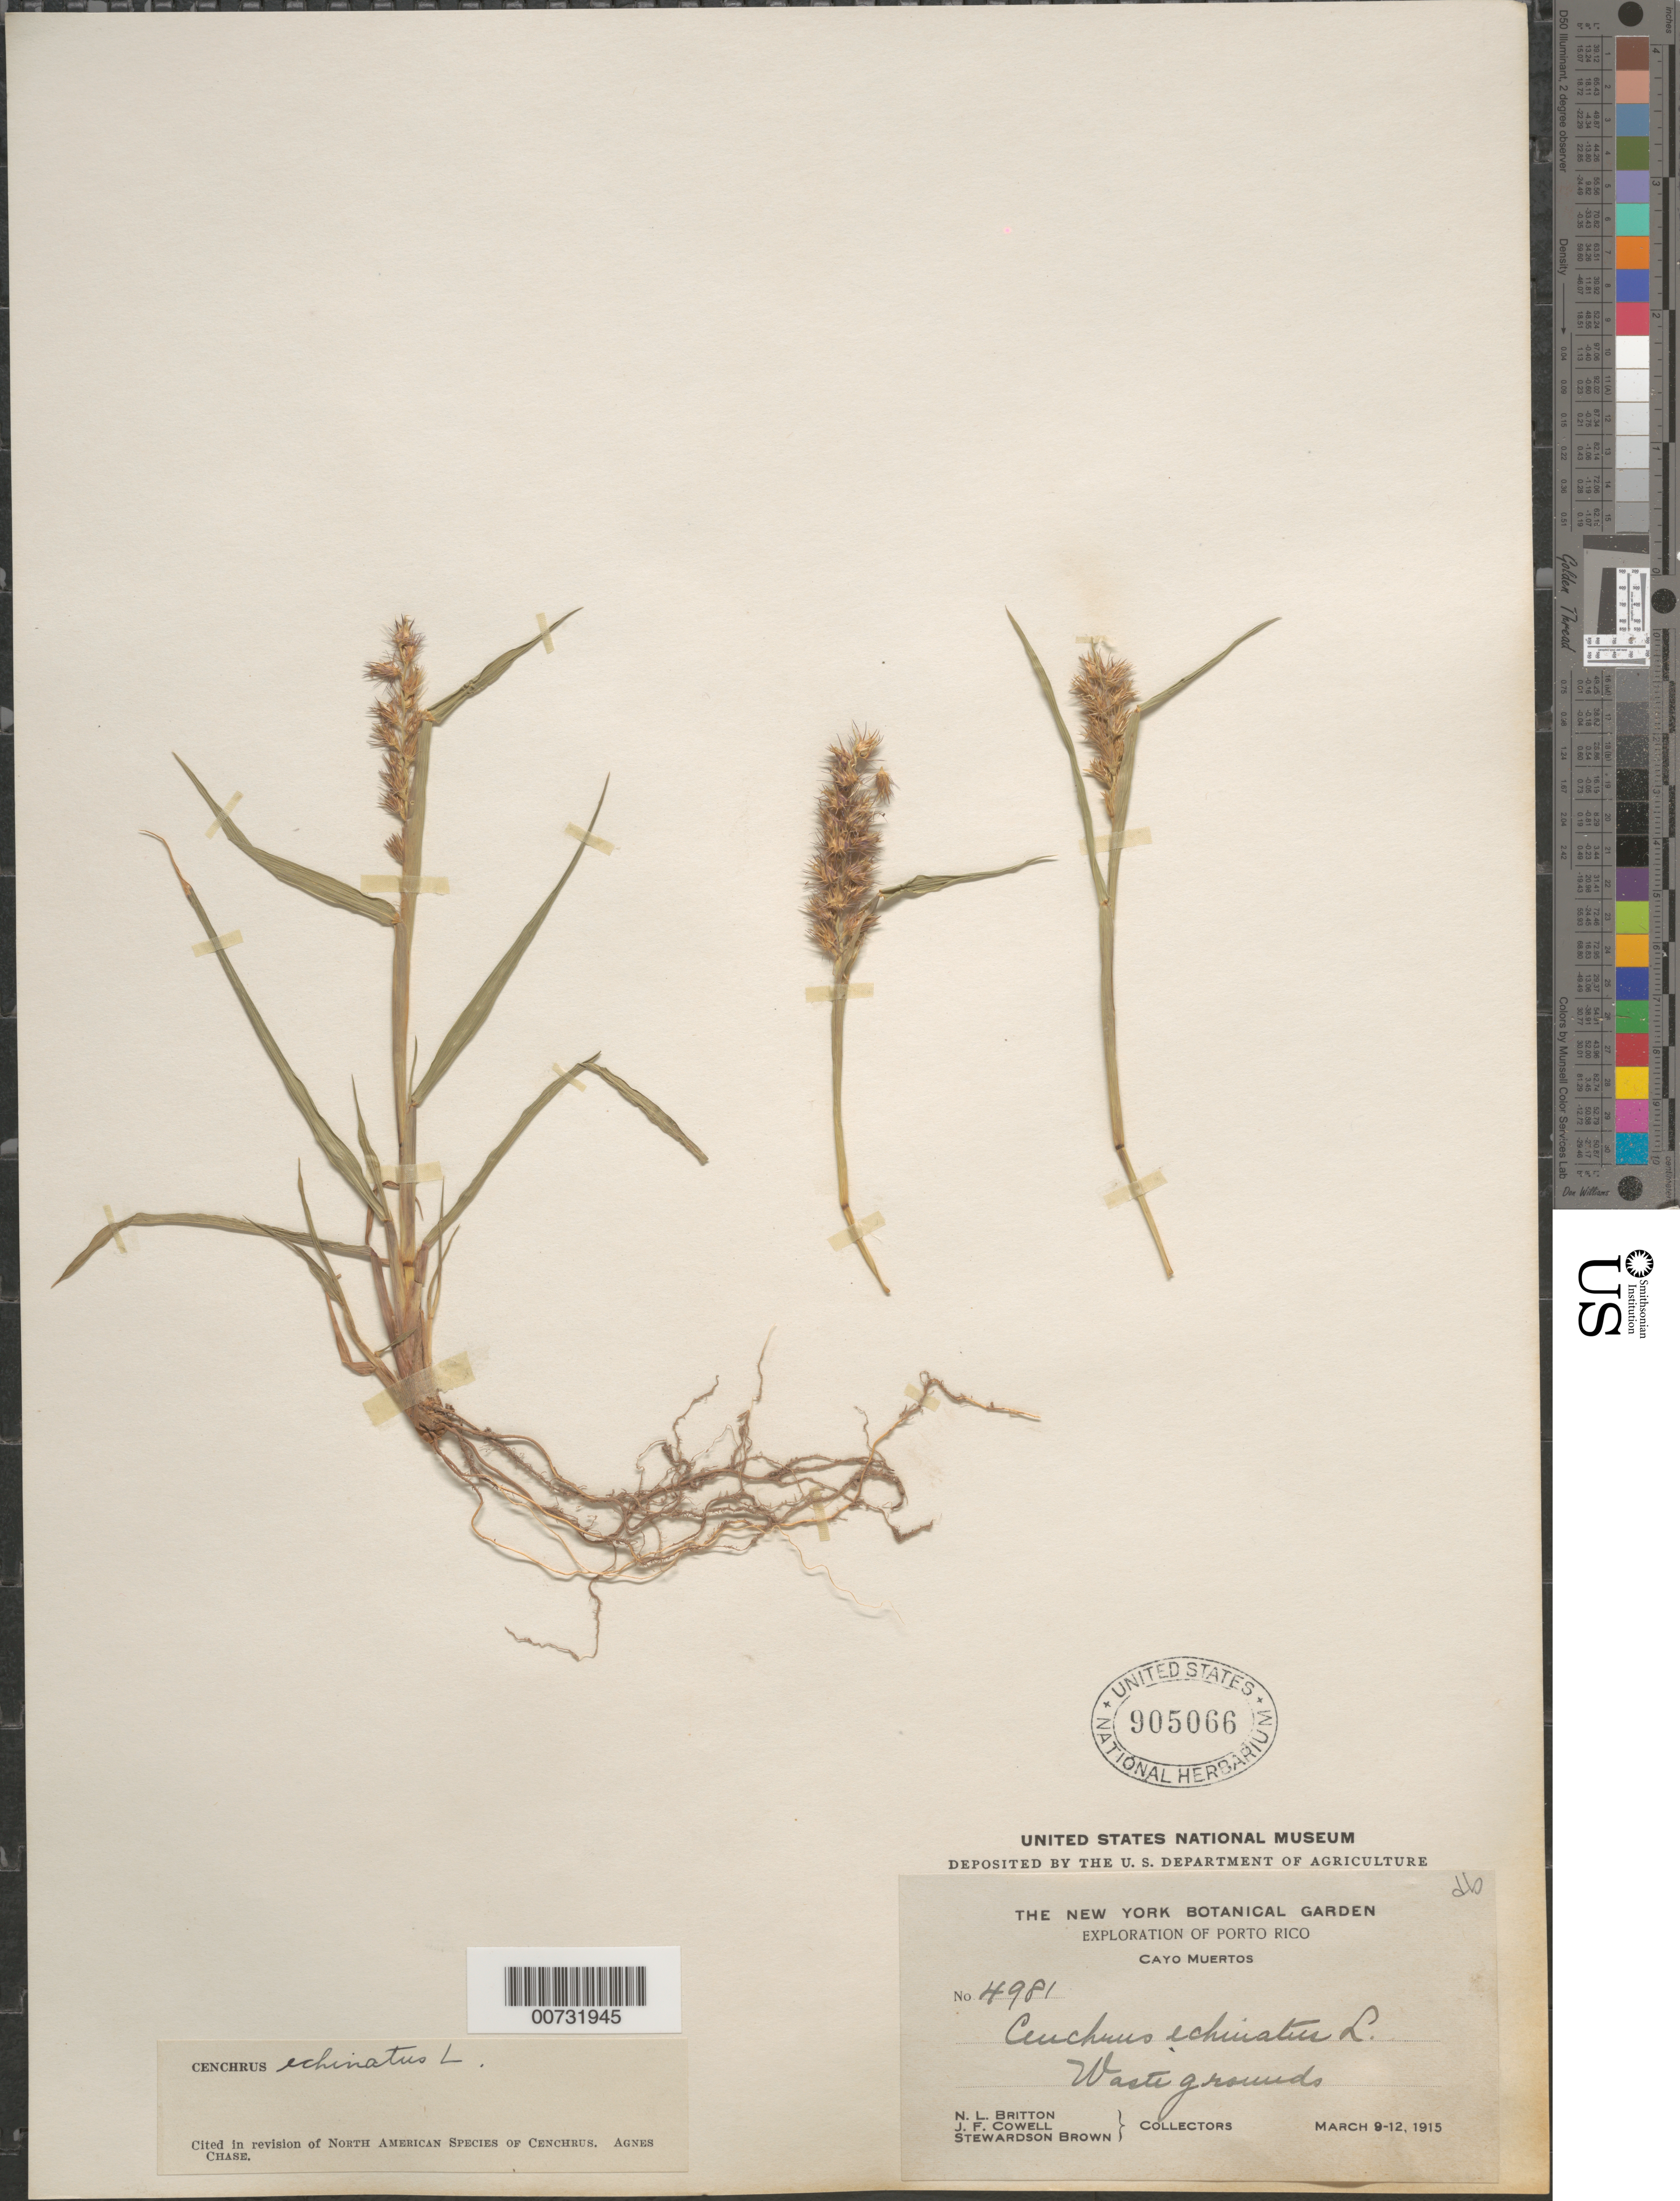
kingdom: Plantae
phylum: Tracheophyta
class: Liliopsida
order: Poales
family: Poaceae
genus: Cenchrus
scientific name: Cenchrus echinatus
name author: L.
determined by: Chase, [M.] Agnes, (US)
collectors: N. Britton, J. F. Cowell & S. Brown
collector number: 4981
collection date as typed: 09 Mar 1915 to 12 Mar 1915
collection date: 1915-03-09/1915-03-12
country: Puerto Rico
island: Caja de Muerto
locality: Cayo Muertos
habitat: Waste ground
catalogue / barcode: US 905066